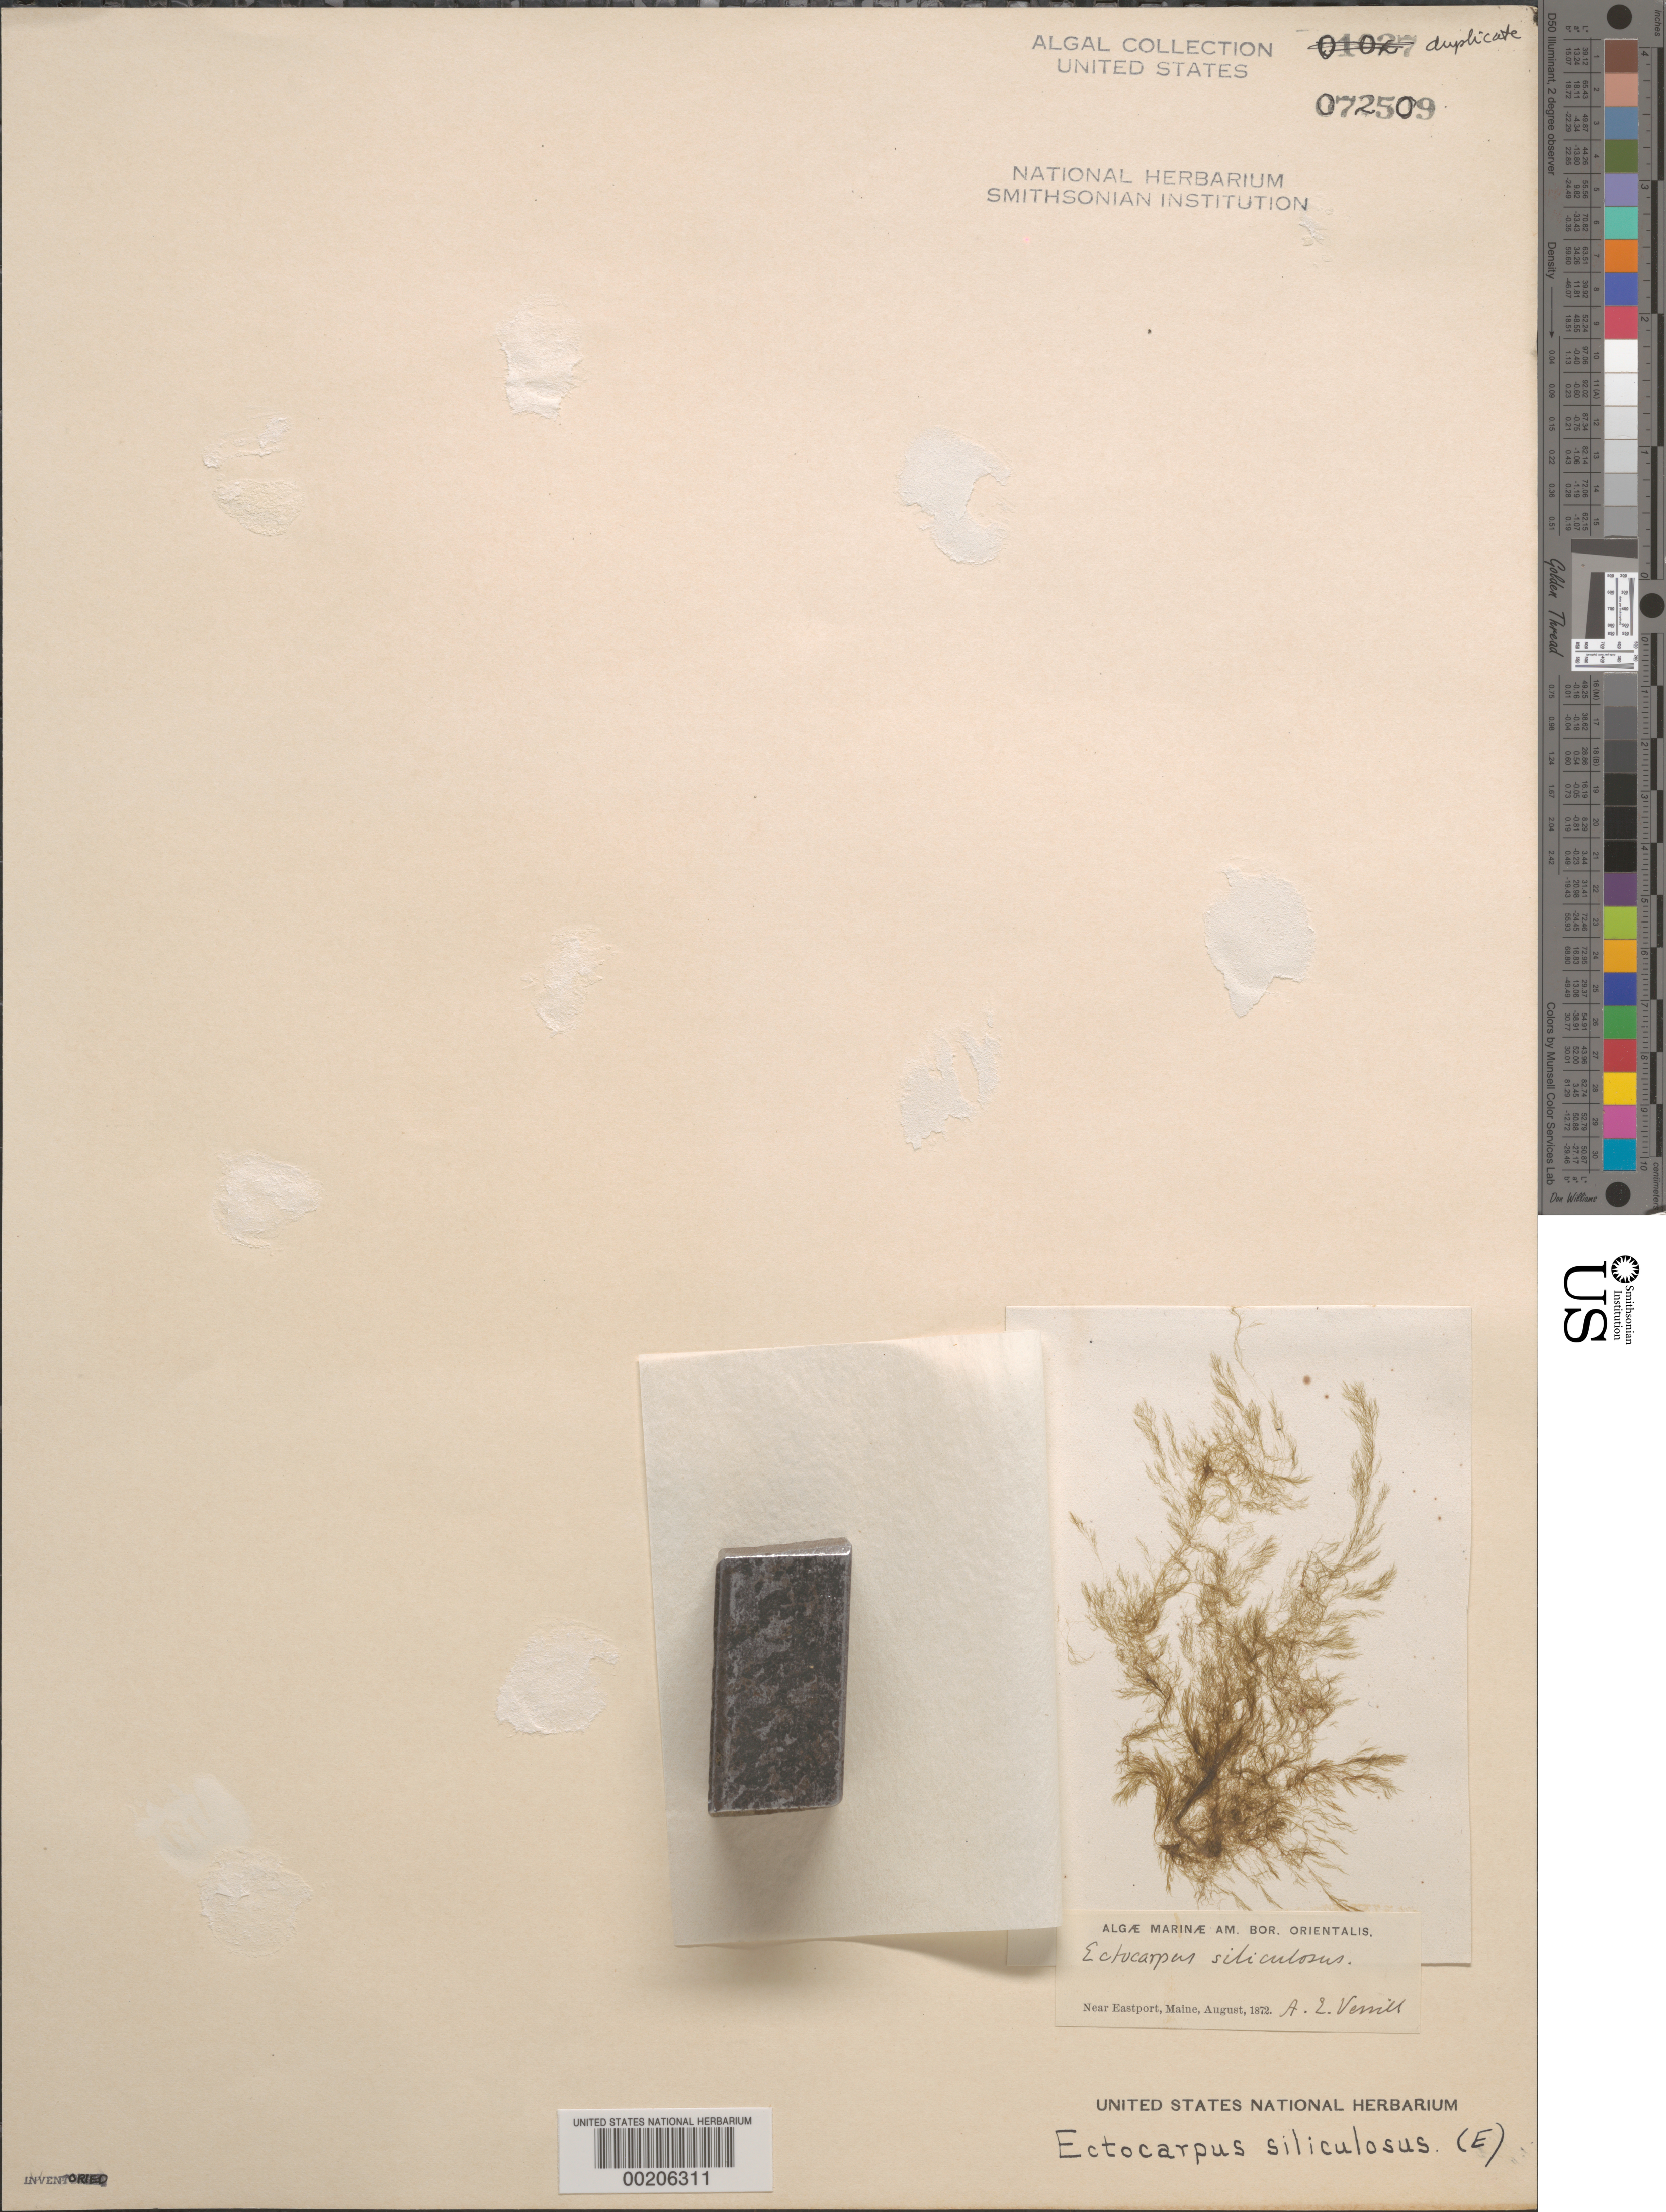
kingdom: Chromista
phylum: Ochrophyta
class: Phaeophyceae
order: Ectocarpales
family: Ectocarpaceae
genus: Ectocarpus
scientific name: Ectocarpus siliculosus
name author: (Dillwyn) Lyngbye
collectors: A. Verrill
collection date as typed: Aug 1872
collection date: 1872-08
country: United States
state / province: Maine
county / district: Washington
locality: Near Eastport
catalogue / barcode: US 72509